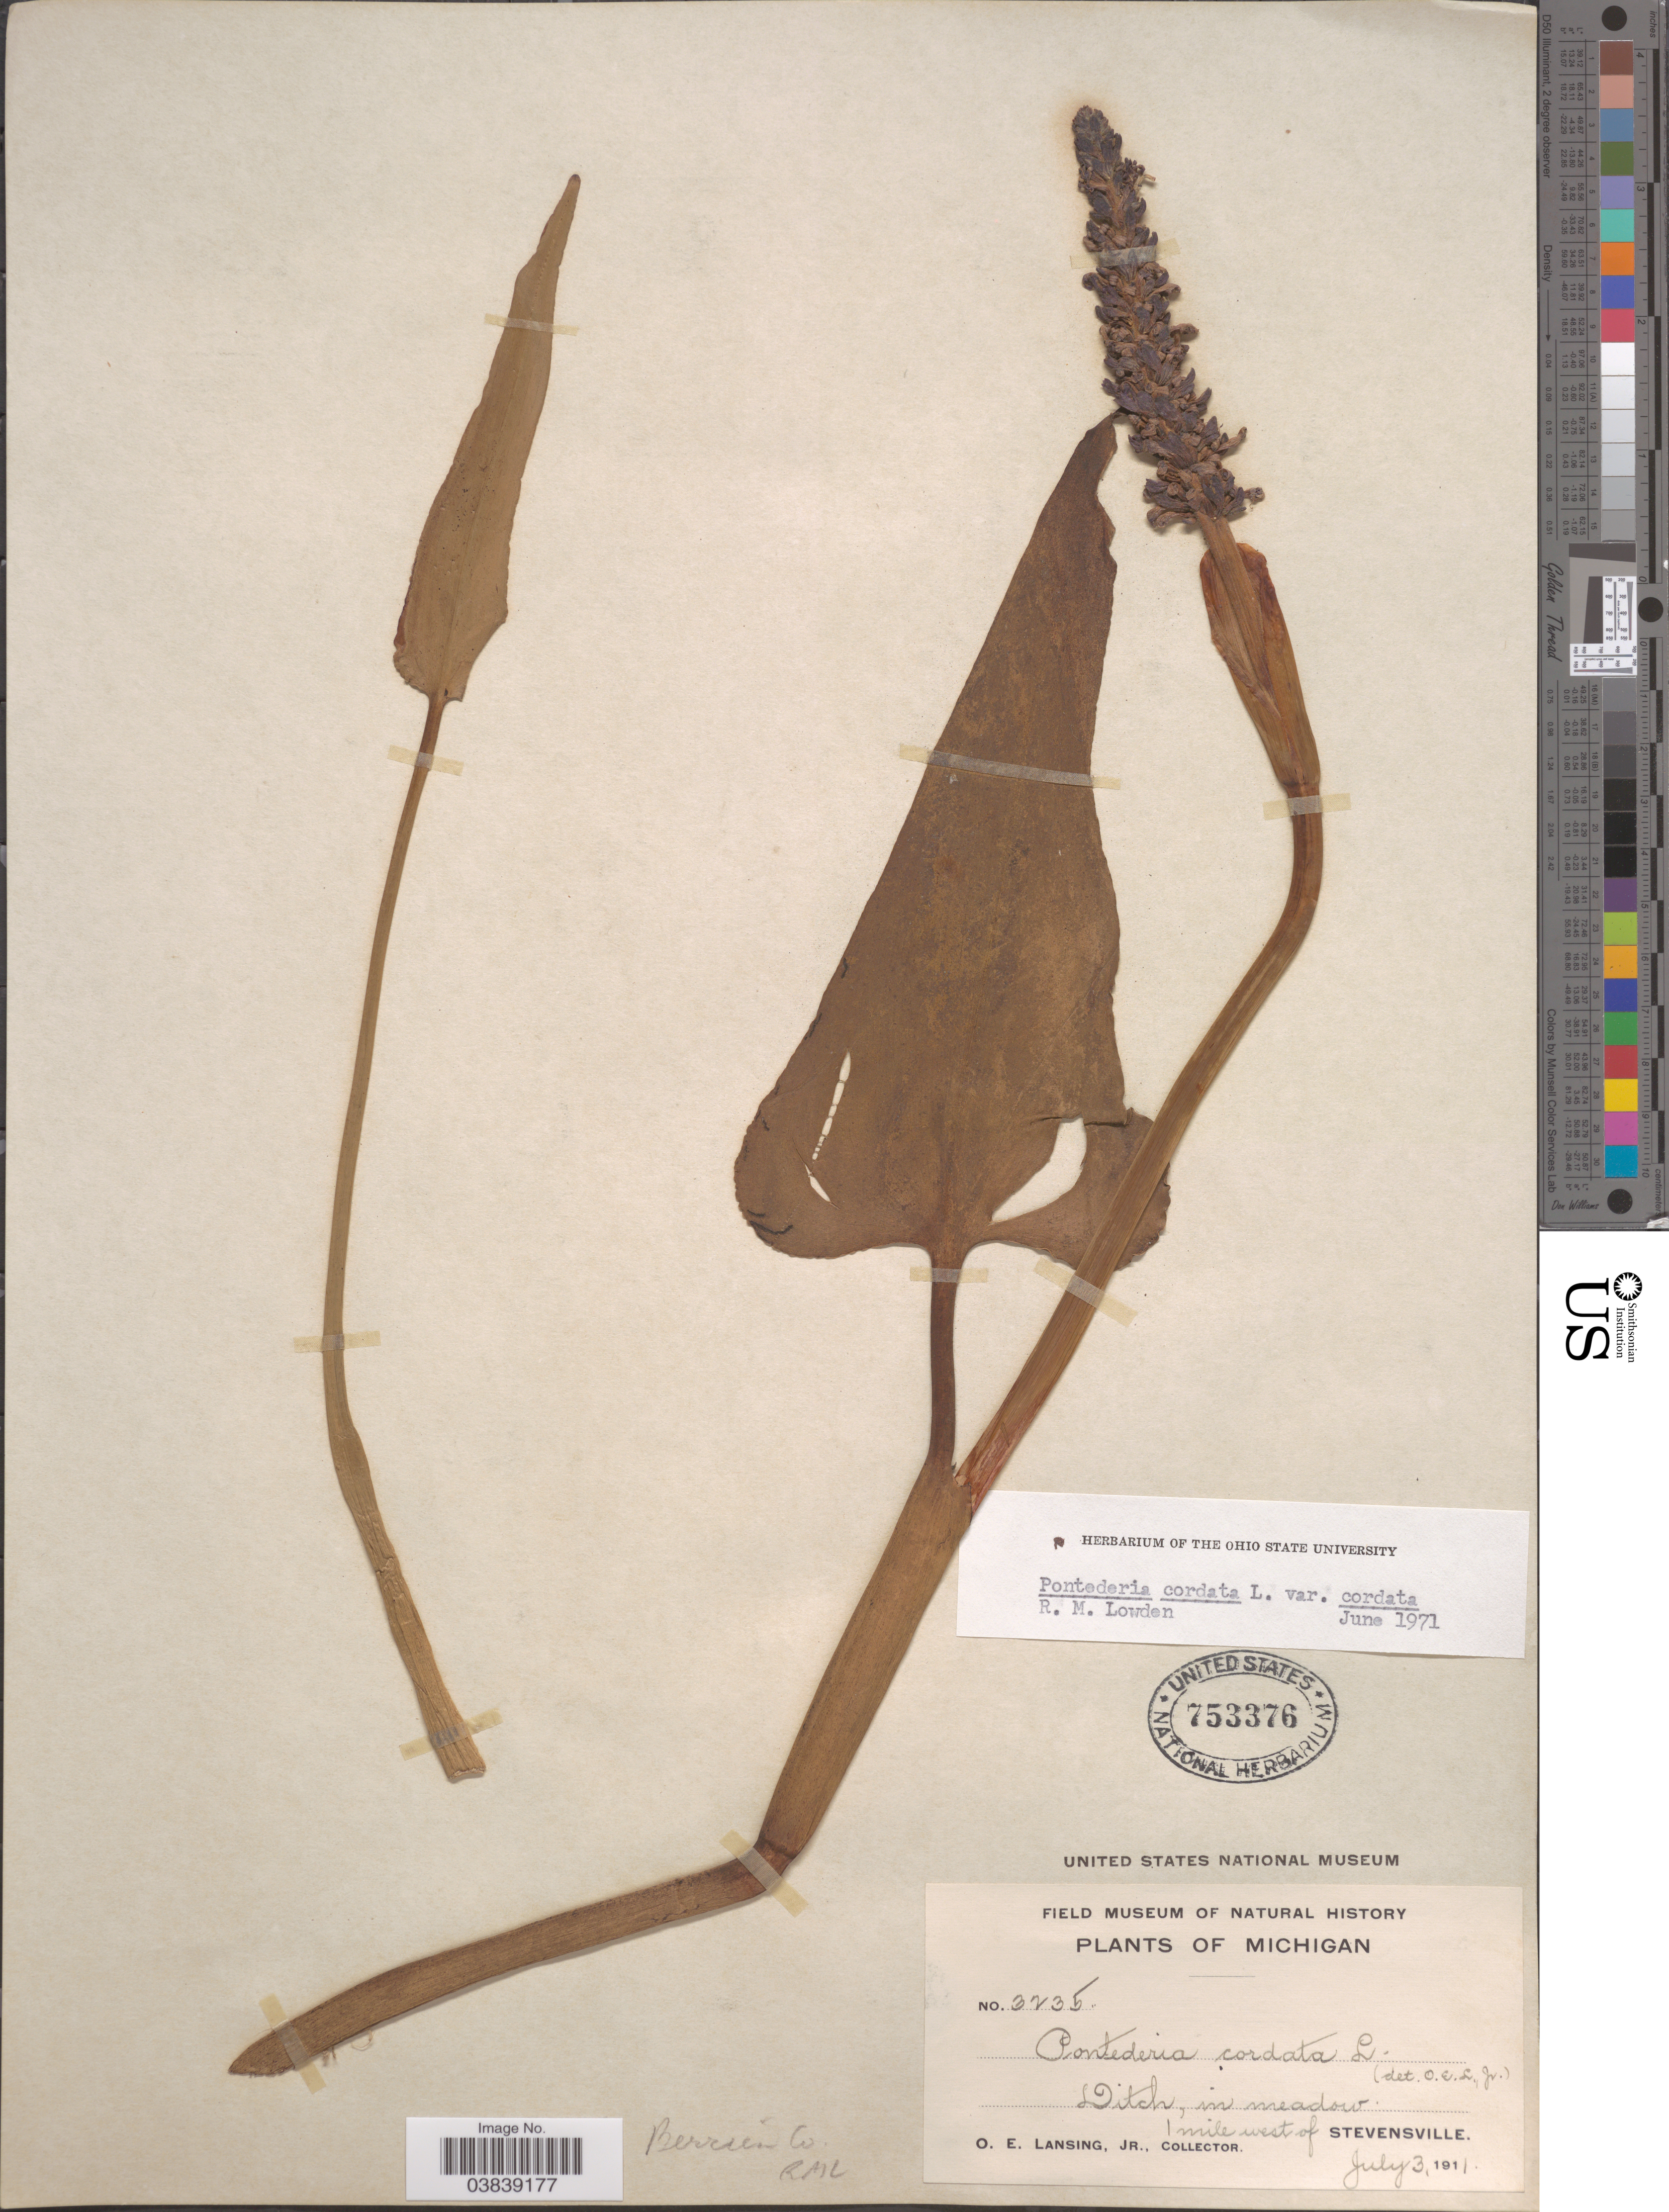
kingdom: Plantae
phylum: Tracheophyta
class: Liliopsida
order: Commelinales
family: Pontederiaceae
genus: Pontederia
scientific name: Pontederia cordata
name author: L.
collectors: O. Lansing Jr.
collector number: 3235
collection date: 1911-07-03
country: United States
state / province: Michigan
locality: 1 mile west of Stevensville. Berrien Co.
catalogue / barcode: US 753376